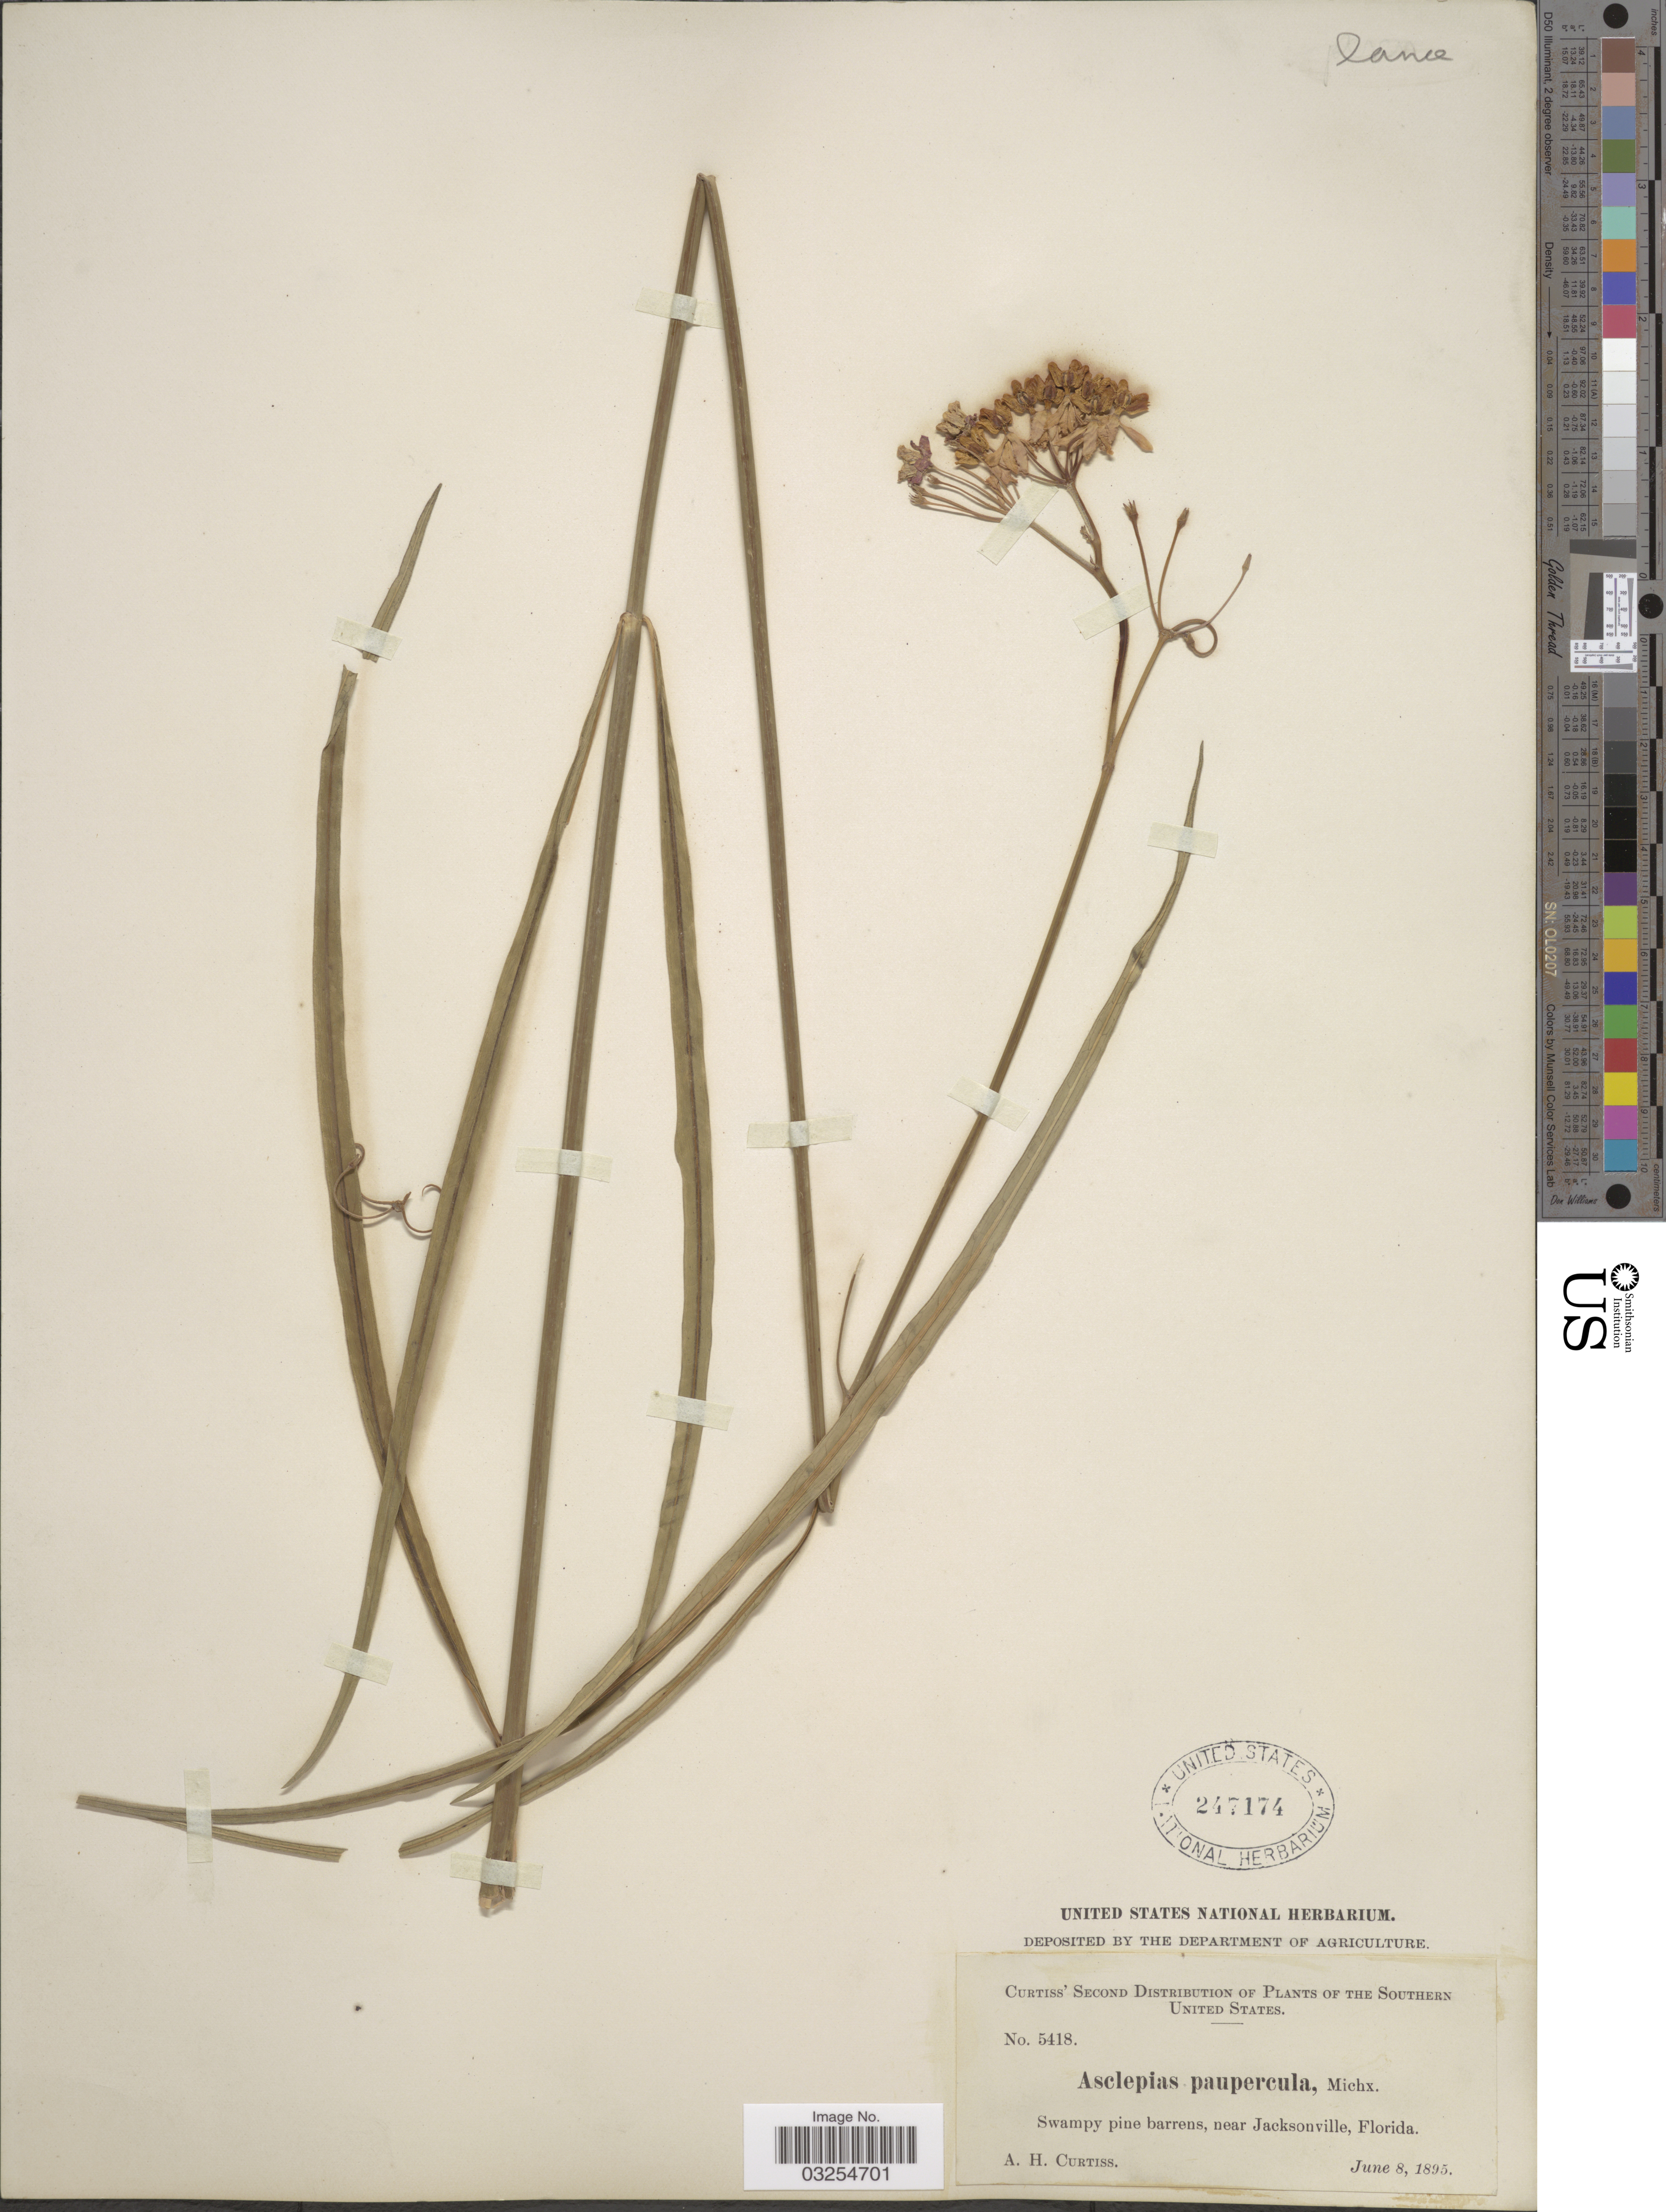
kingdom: Plantae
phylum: Tracheophyta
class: Magnoliopsida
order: Gentianales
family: Apocynaceae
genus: Asclepias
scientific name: Asclepias lanceolata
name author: Walter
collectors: A. H. Curtiss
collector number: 5418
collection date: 1895-06-08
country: United States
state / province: Florida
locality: Southern United States. Swampy pine barrens, near Jacksonville.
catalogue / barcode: US 247174